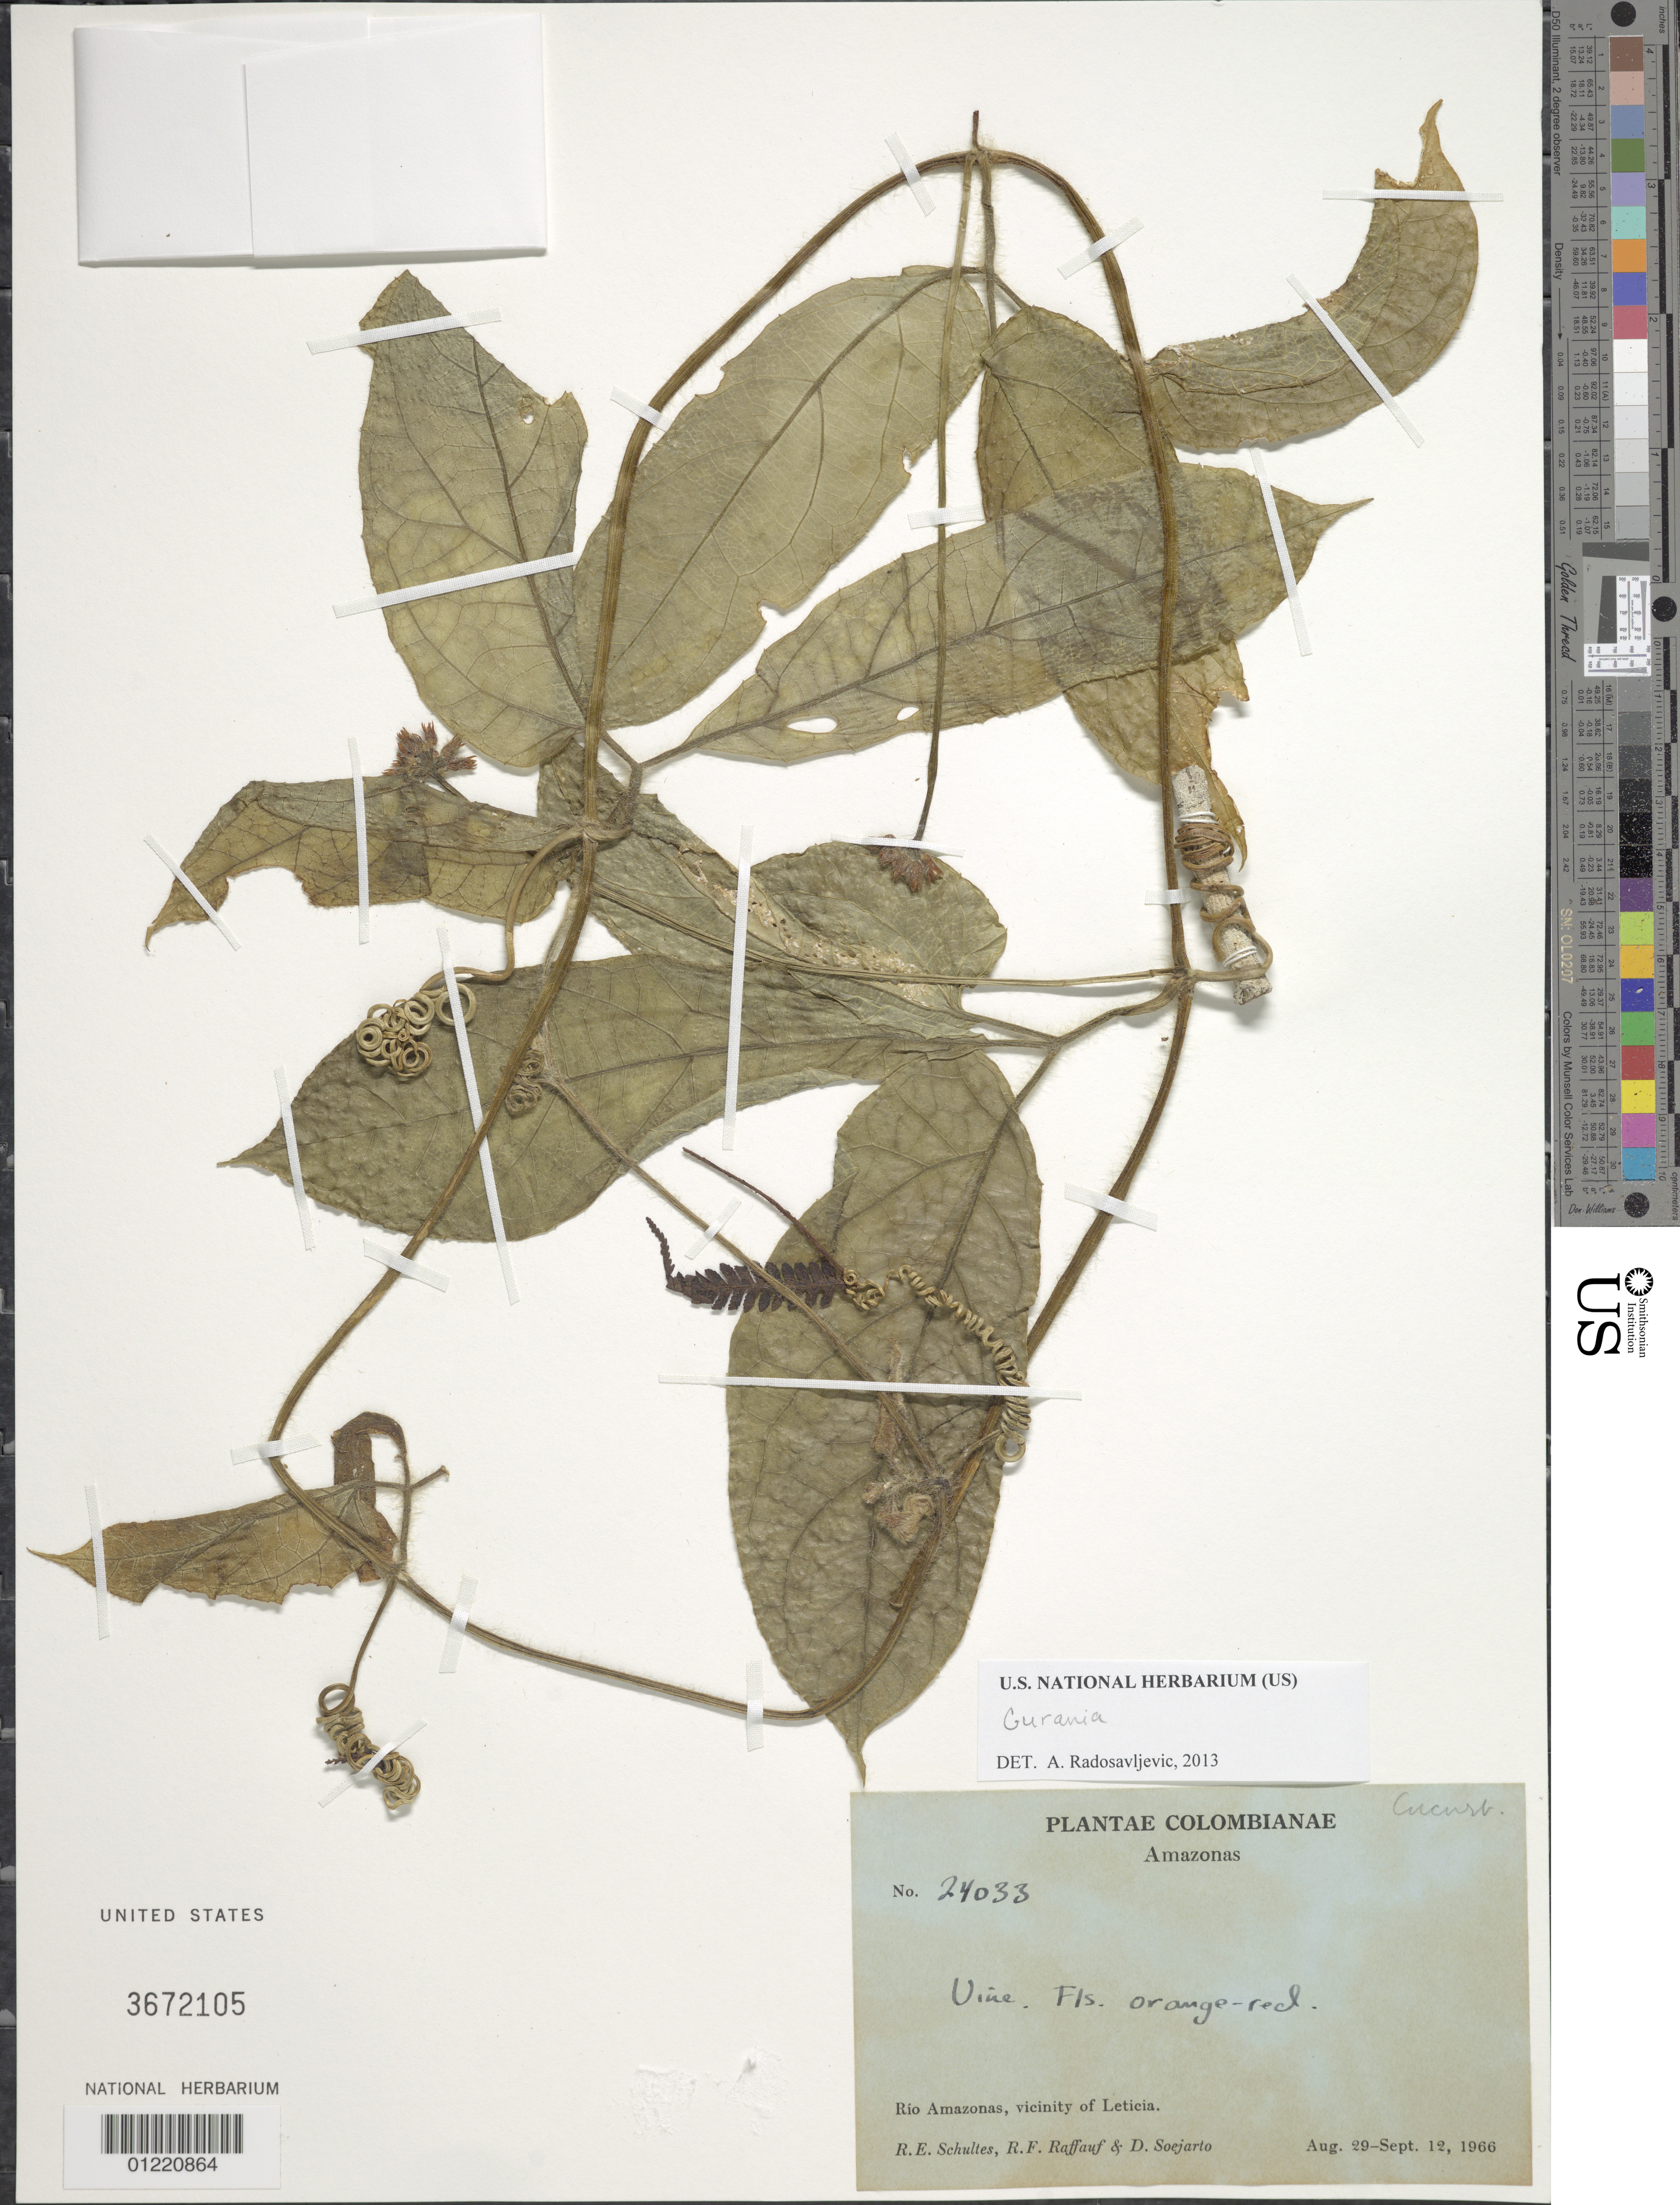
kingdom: Plantae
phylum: Tracheophyta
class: Magnoliopsida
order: Cucurbitales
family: Cucurbitaceae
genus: Gurania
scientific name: Gurania sp.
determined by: Radosavljevic, Aleksandar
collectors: R. E. Schultes, R. Raffauf & D. D. Soejarto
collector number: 24033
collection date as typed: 29 Aug 1966 to 12 Sep 1966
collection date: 1966-08-29/1966-09-12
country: Colombia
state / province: Amazônas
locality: Rio Amazonas, vicinity of Leticia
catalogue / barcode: US 3672105